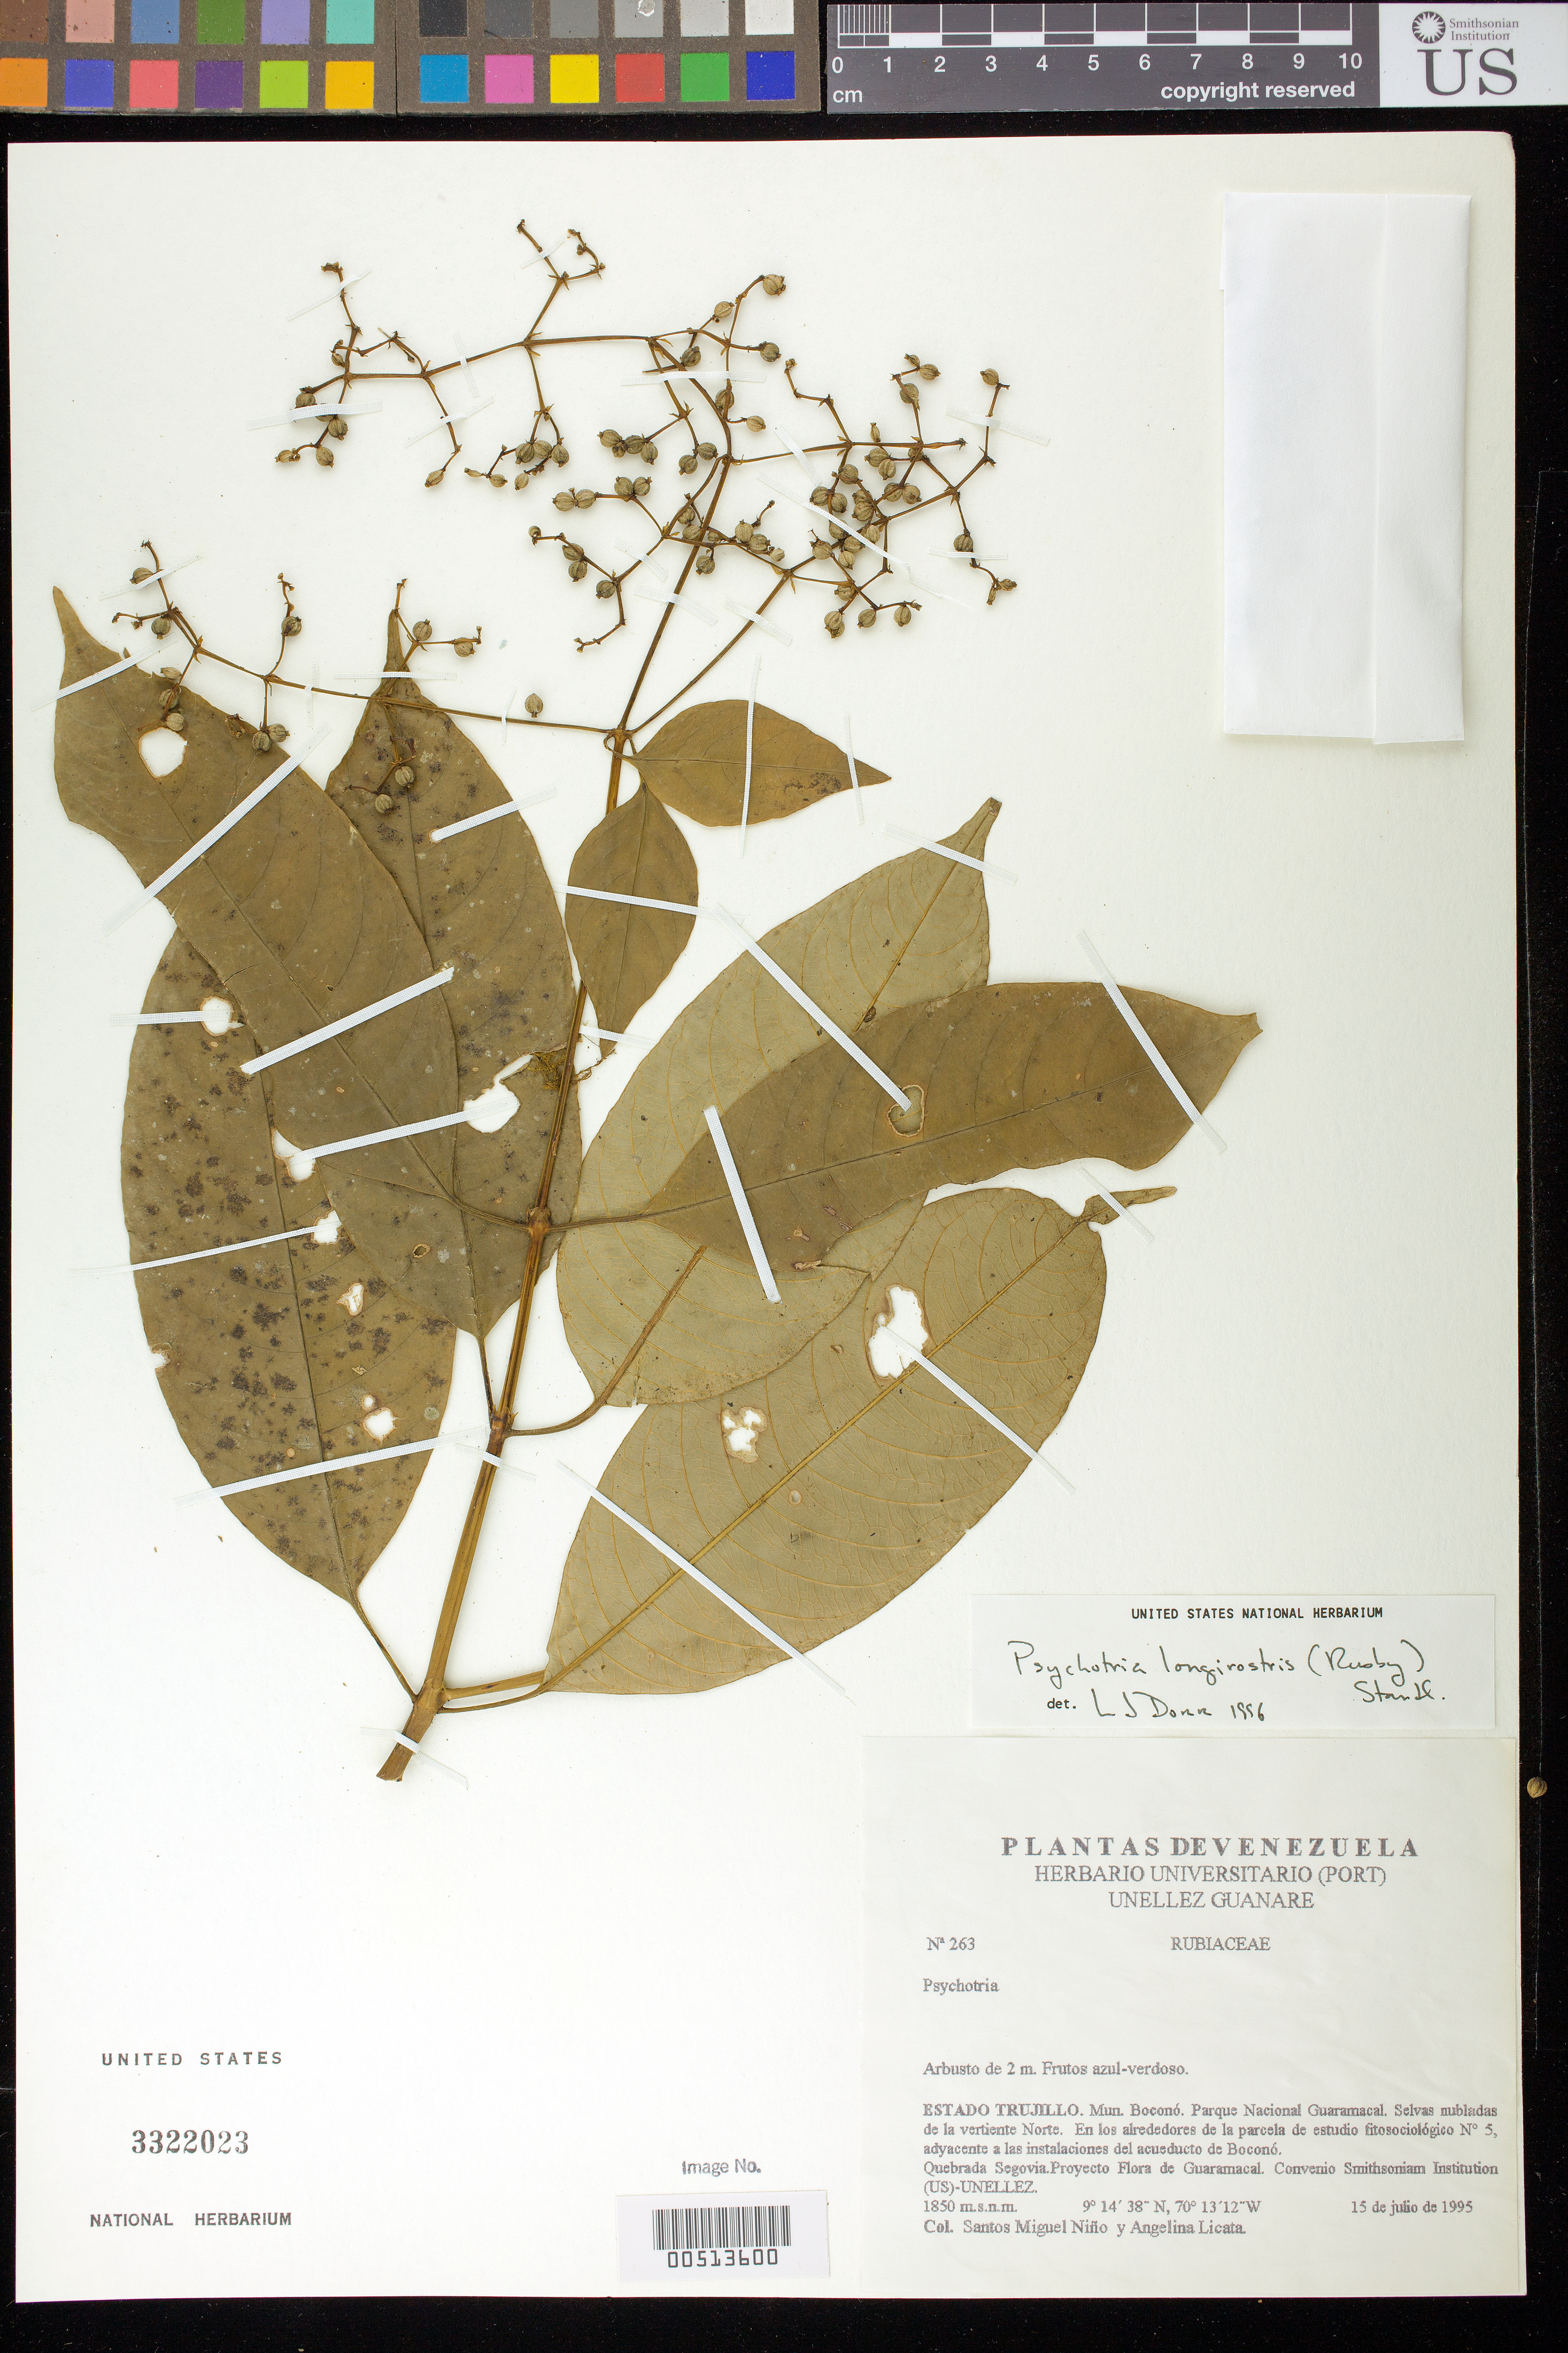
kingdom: Plantae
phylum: Tracheophyta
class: Magnoliopsida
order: Gentianales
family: Rubiaceae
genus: Psychotria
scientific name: Psychotria longirostris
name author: (Rusby) Standl.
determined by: Dorr, L. J., (BOT), Smithsonian Institution - National Museum of Natural History (UNITED STATES)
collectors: S. M. Niño & A. Licata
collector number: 263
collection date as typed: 15 Jul 1995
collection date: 1995-07-15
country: Venezuela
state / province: Trujillo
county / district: Boconó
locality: Parque Nacional Guaramacal, vertiente N, adyacente a las instalaciones del acueducto de Boconó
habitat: Selvas nubladas. En los alrededores de la parcela de estudio fitosociológico No. 5.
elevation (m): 1850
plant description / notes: PORT, US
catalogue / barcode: US 3322023